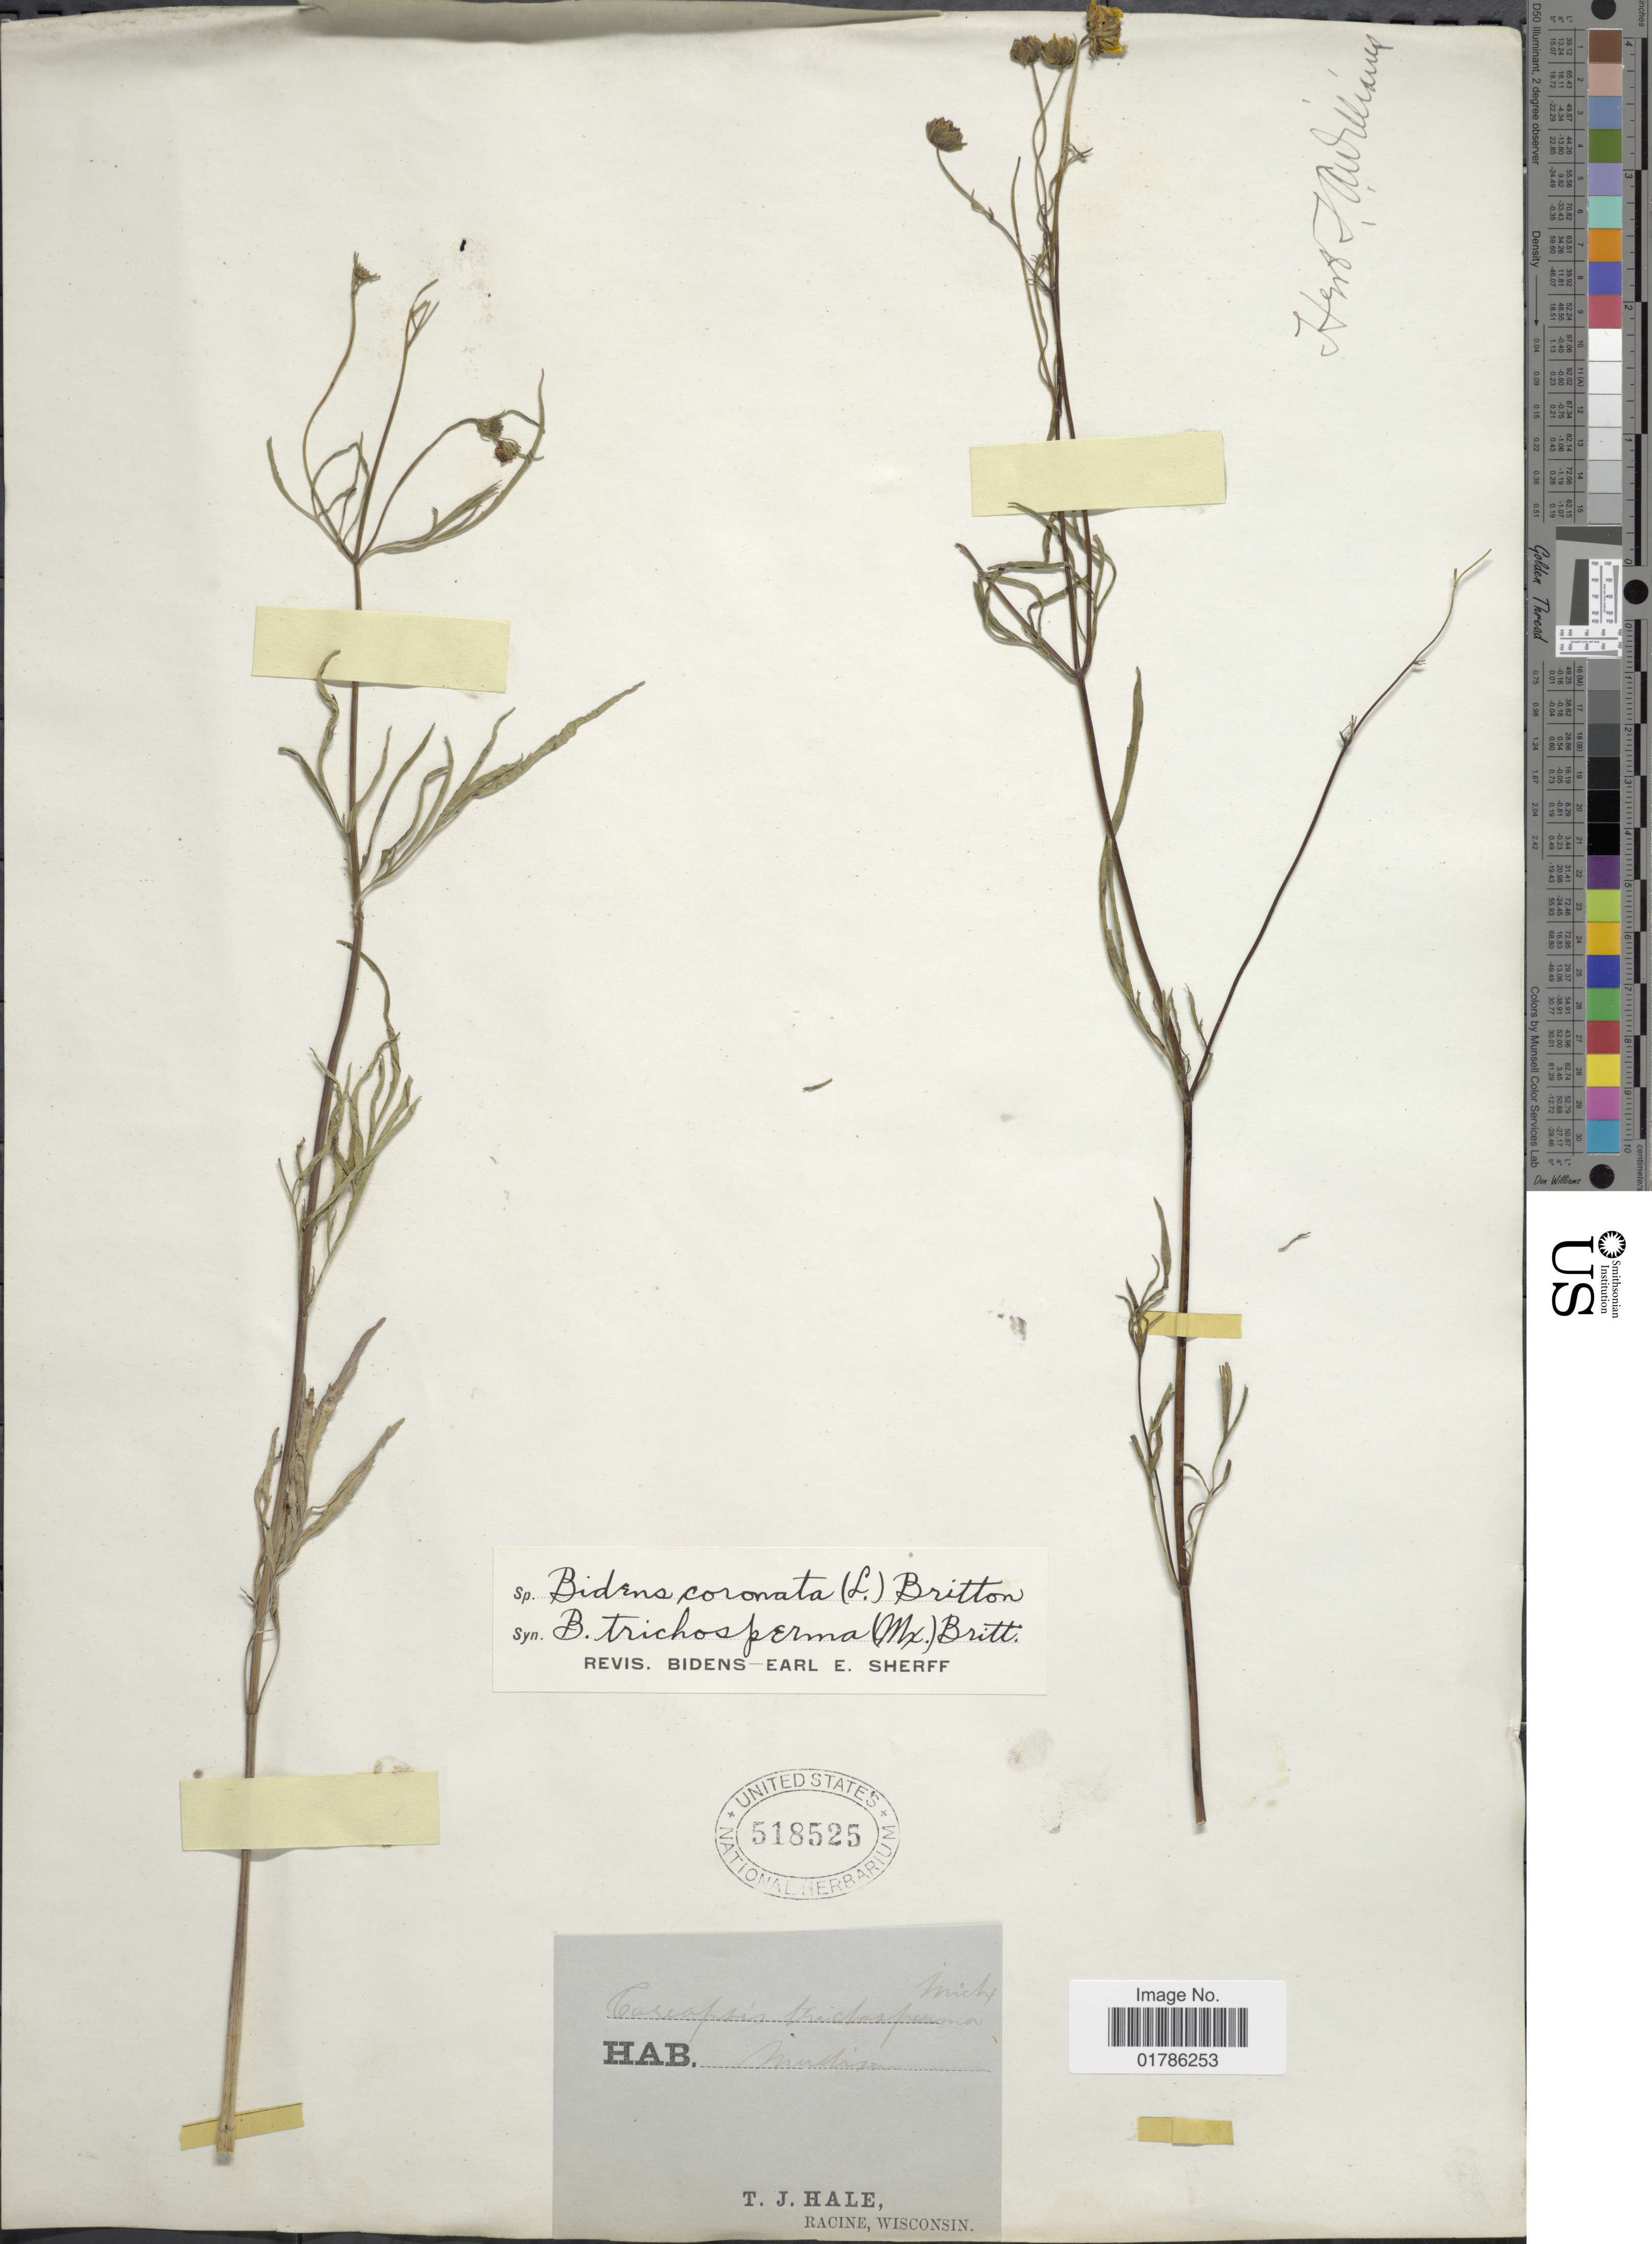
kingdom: Plantae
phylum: Tracheophyta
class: Magnoliopsida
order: Asterales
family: Asteraceae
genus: Bidens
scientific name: Bidens coronata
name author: (L.) Britton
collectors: T. Hale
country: United States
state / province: Wisconsin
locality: Madison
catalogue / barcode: US 518525